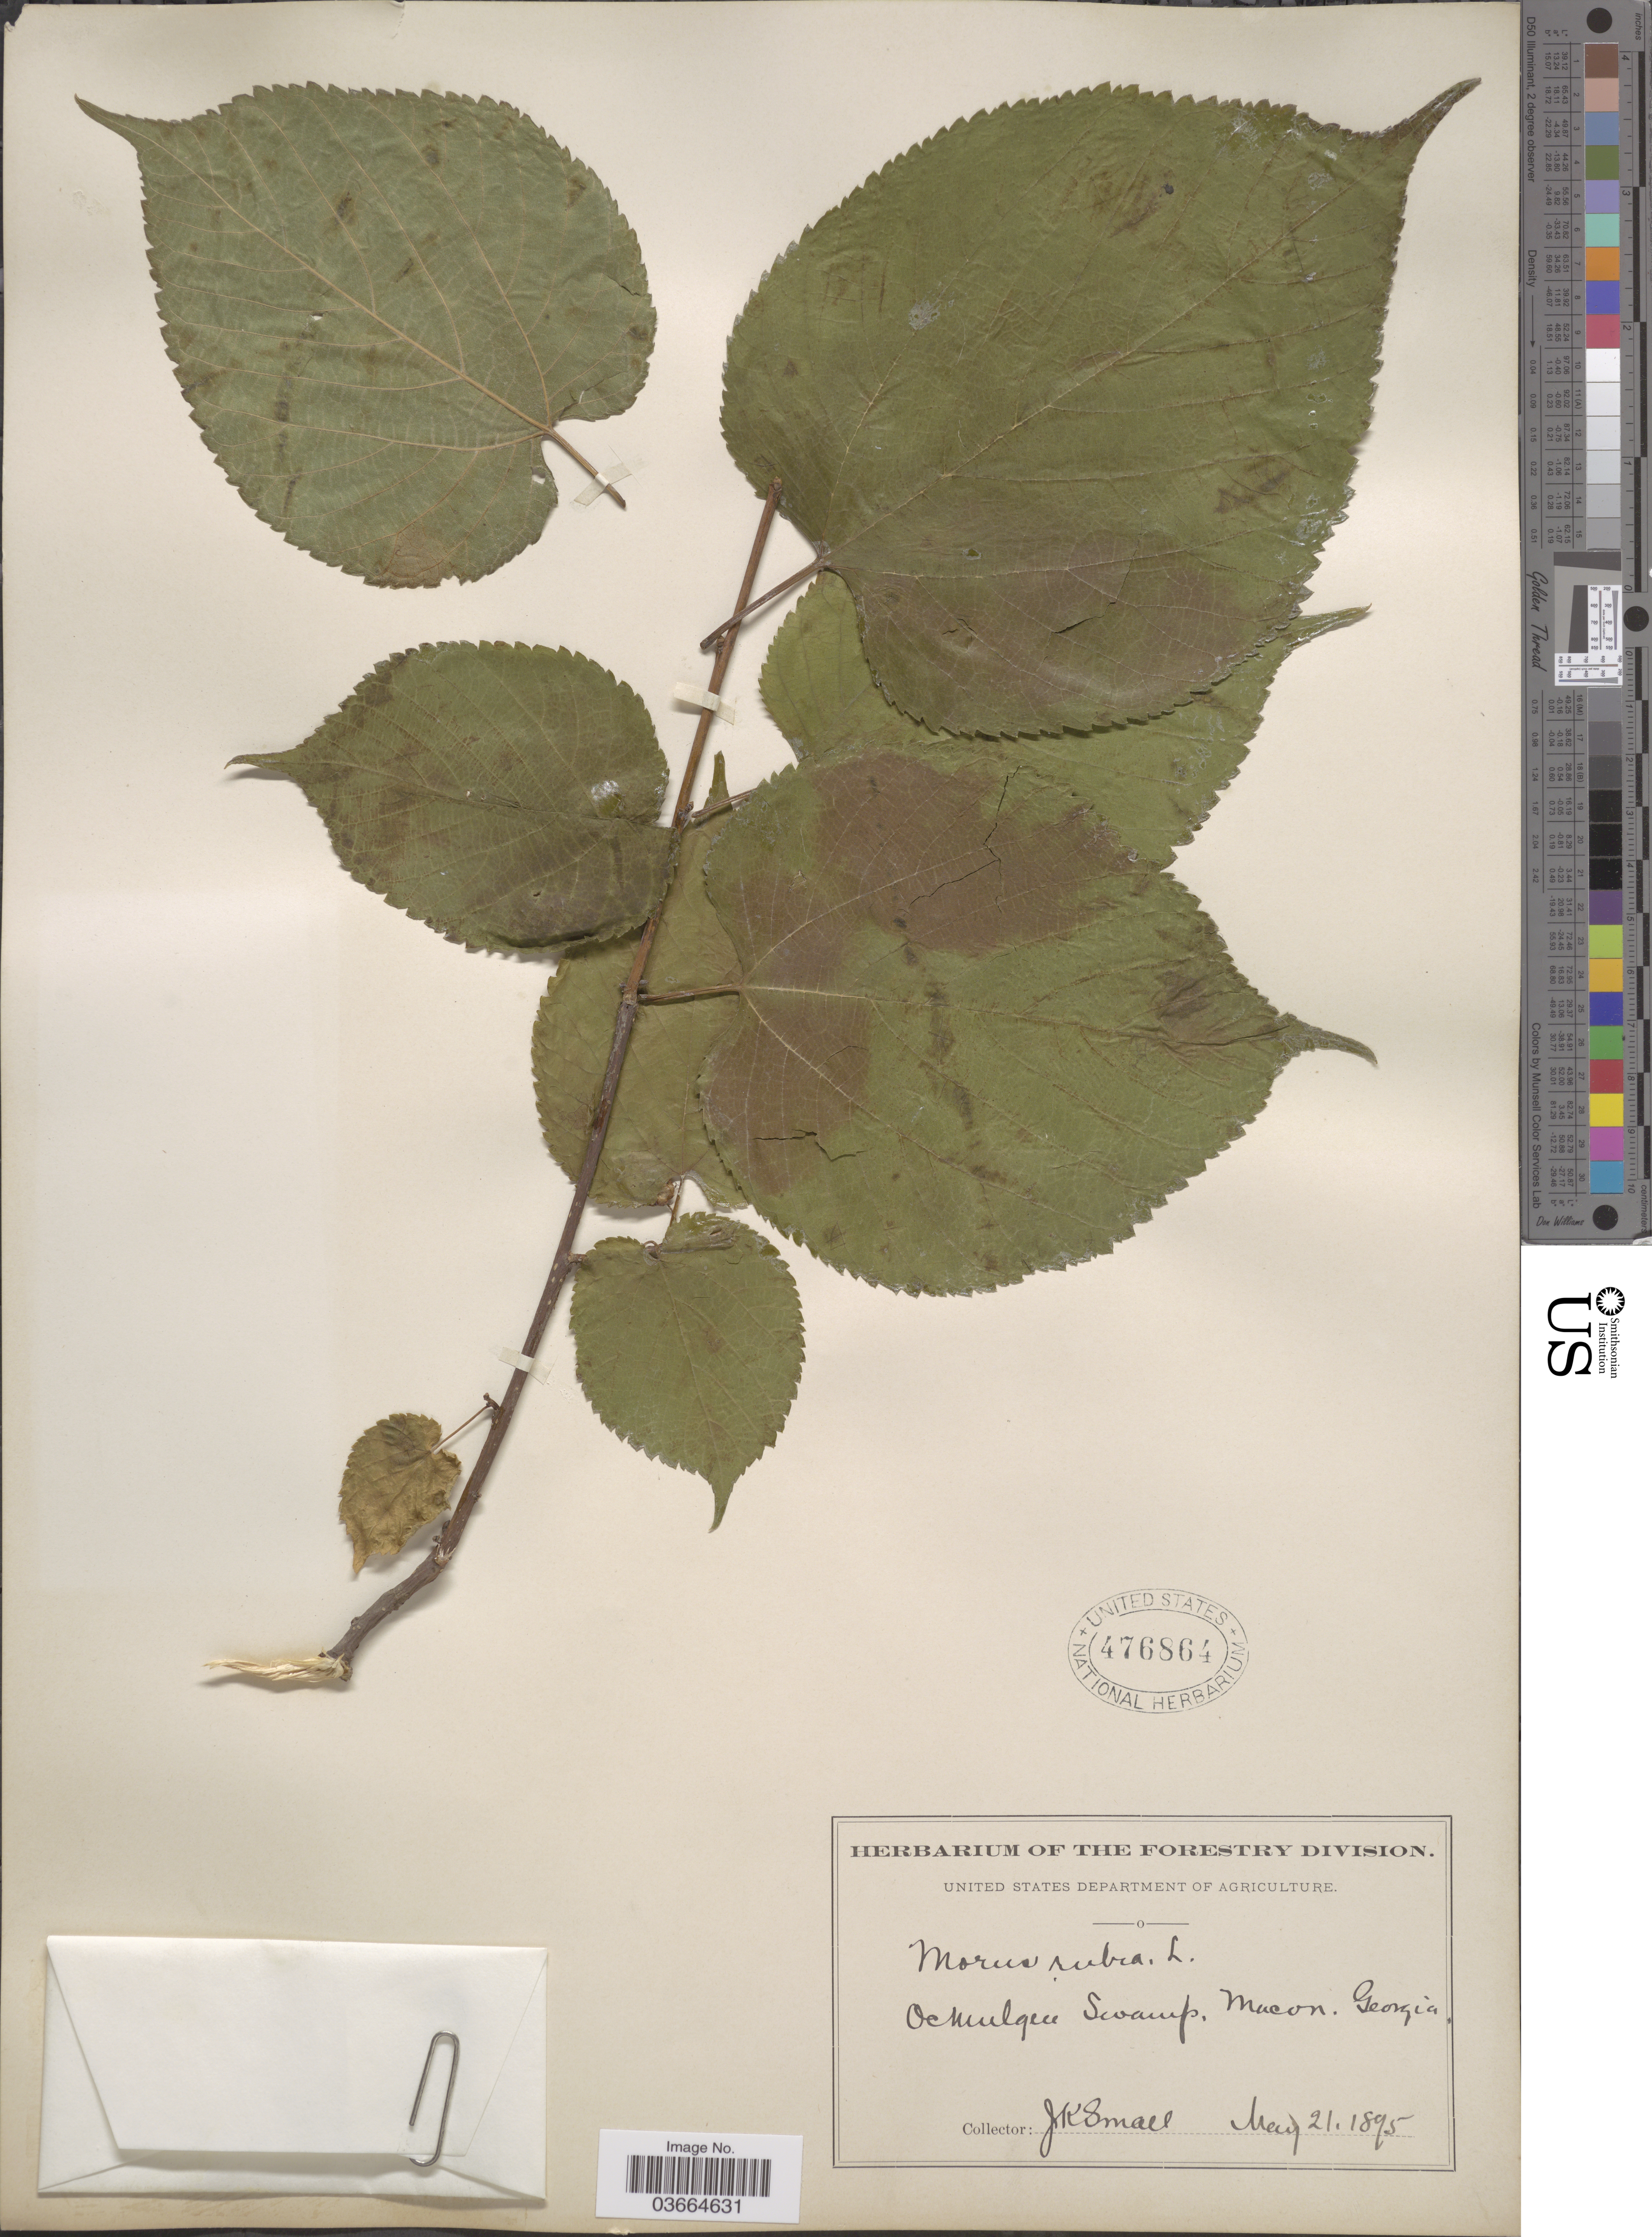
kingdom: Plantae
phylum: Tracheophyta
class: Magnoliopsida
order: Rosales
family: Moraceae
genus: Morus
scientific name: Morus rubra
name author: L.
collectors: J. K. Small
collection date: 1895-05-21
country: United States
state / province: Georgia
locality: Ocmulgee Swamp, Macon.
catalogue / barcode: US 476864